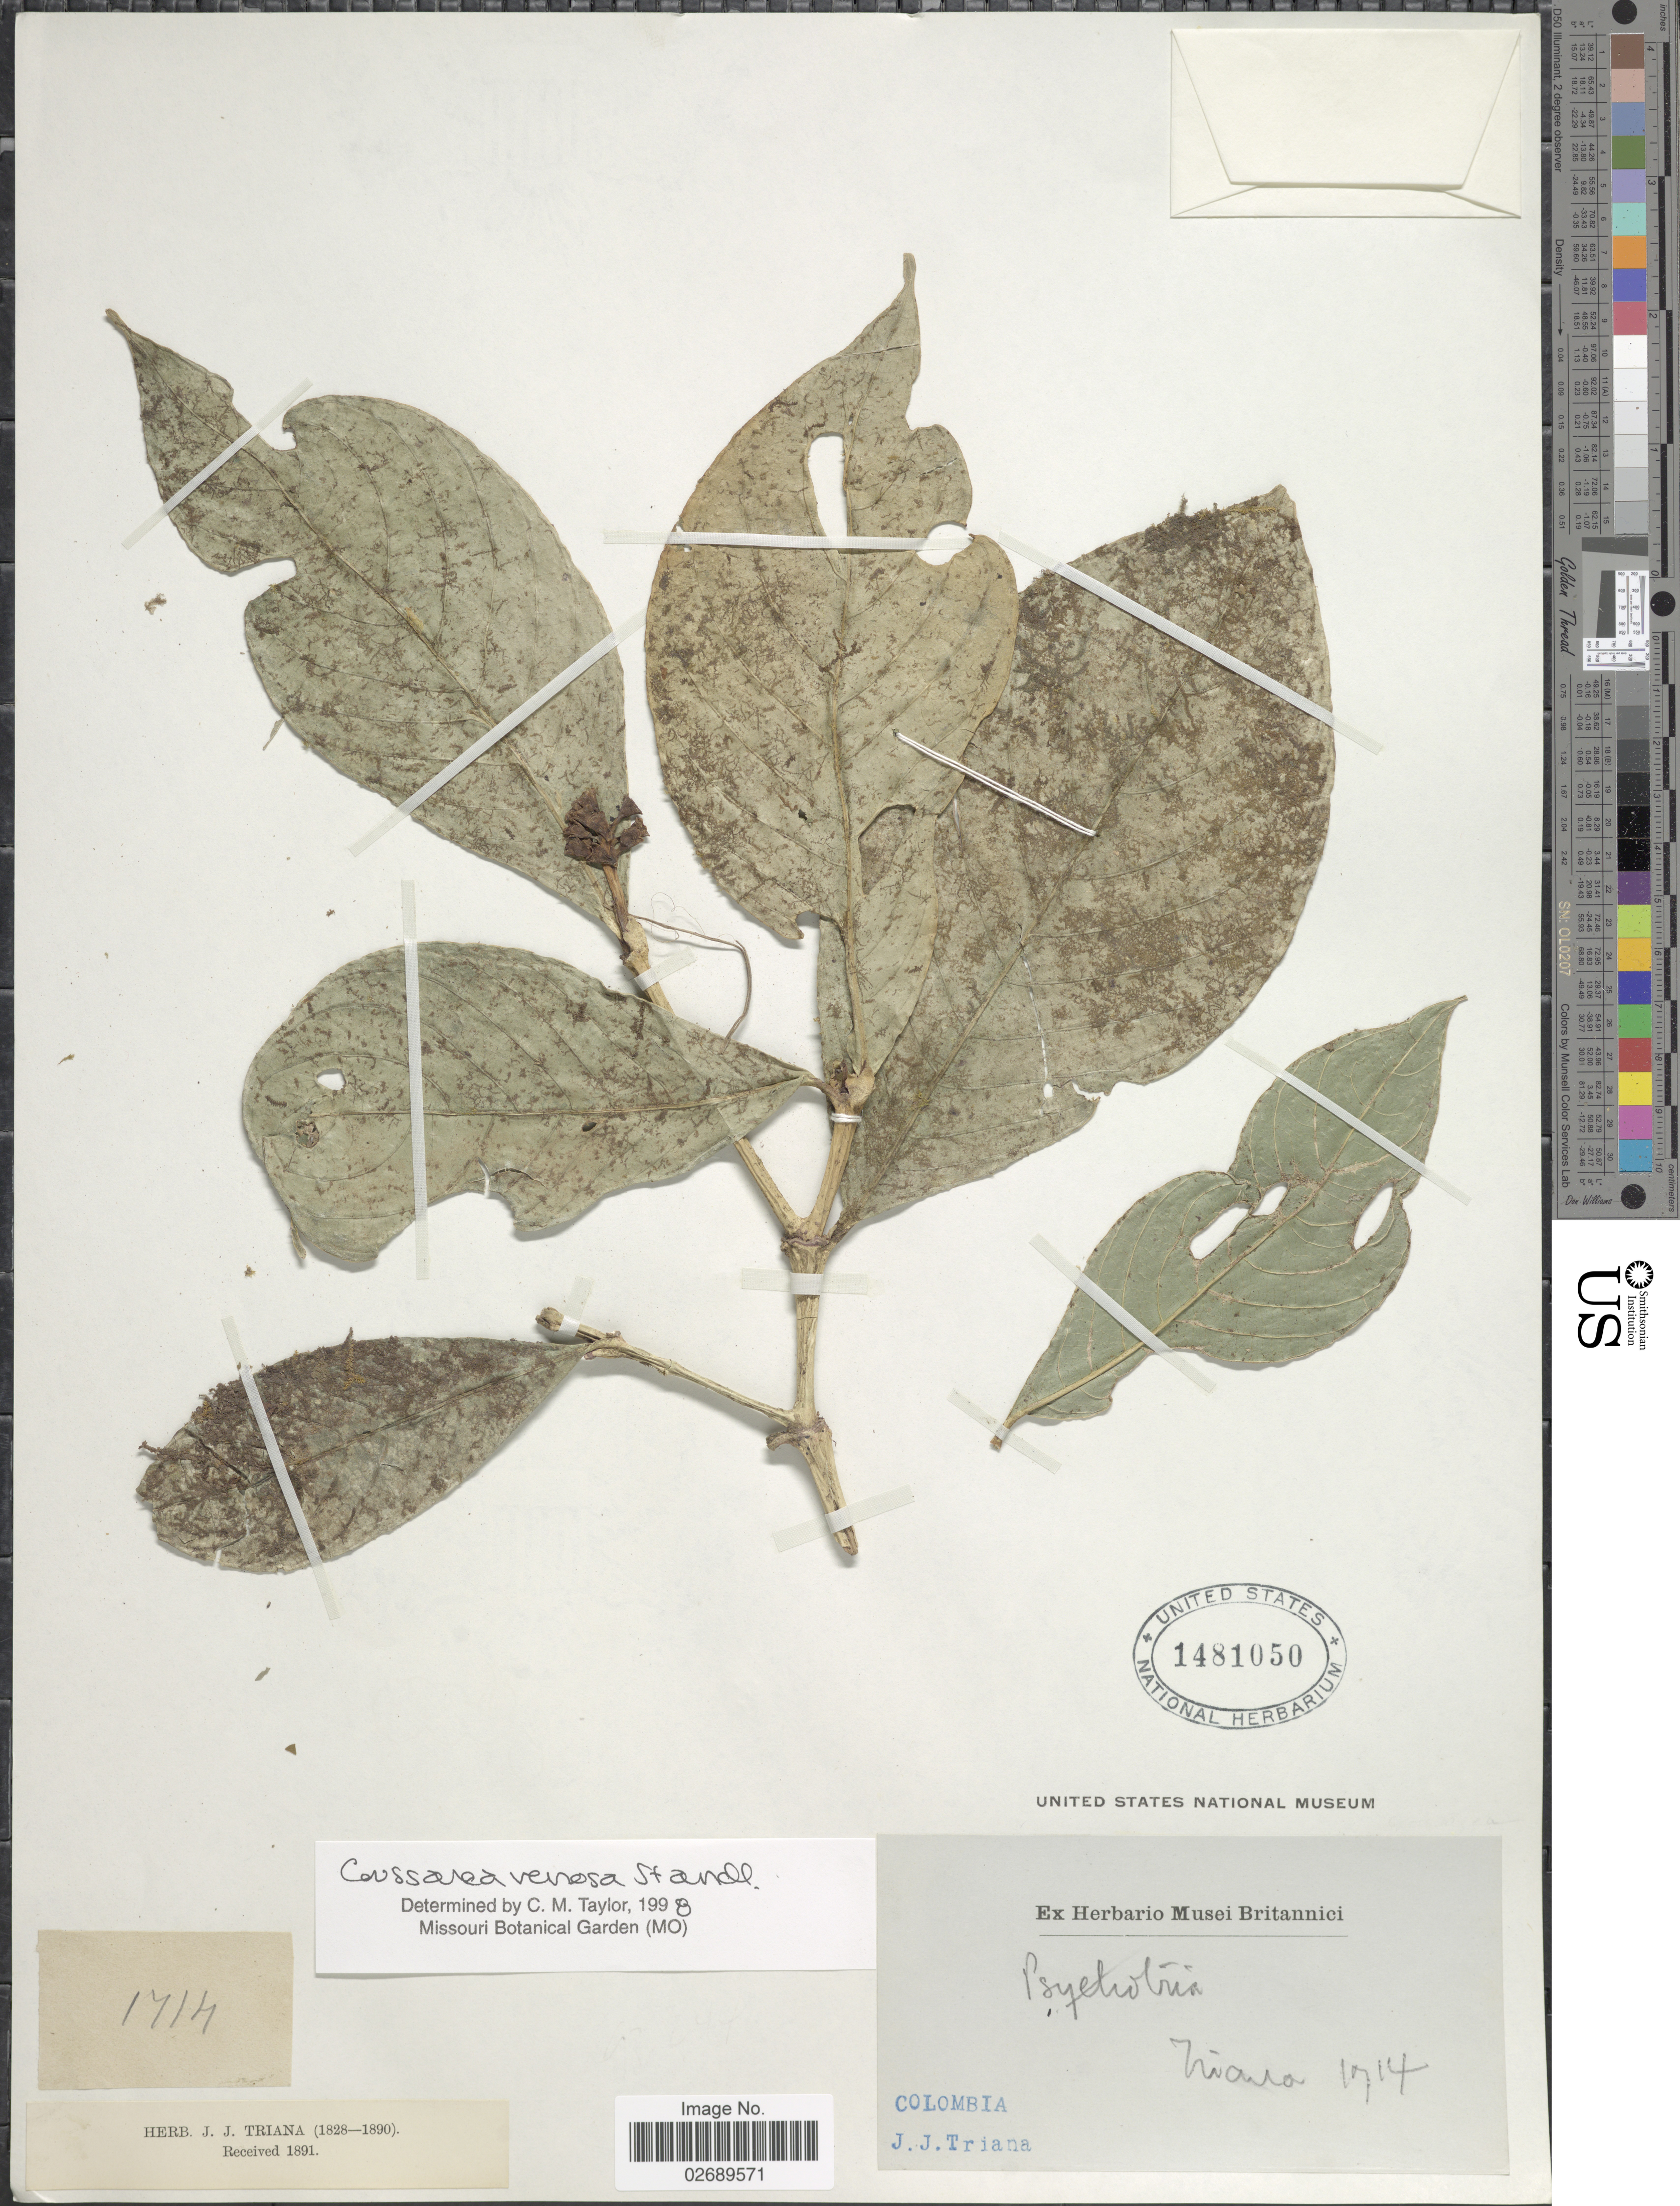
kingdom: Plantae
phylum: Tracheophyta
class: Magnoliopsida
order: Gentianales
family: Rubiaceae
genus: Coussarea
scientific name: Coussarea venosa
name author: Standl.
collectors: J. J. Triana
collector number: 1714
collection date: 1828/1890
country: Colombia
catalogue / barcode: US 1481050